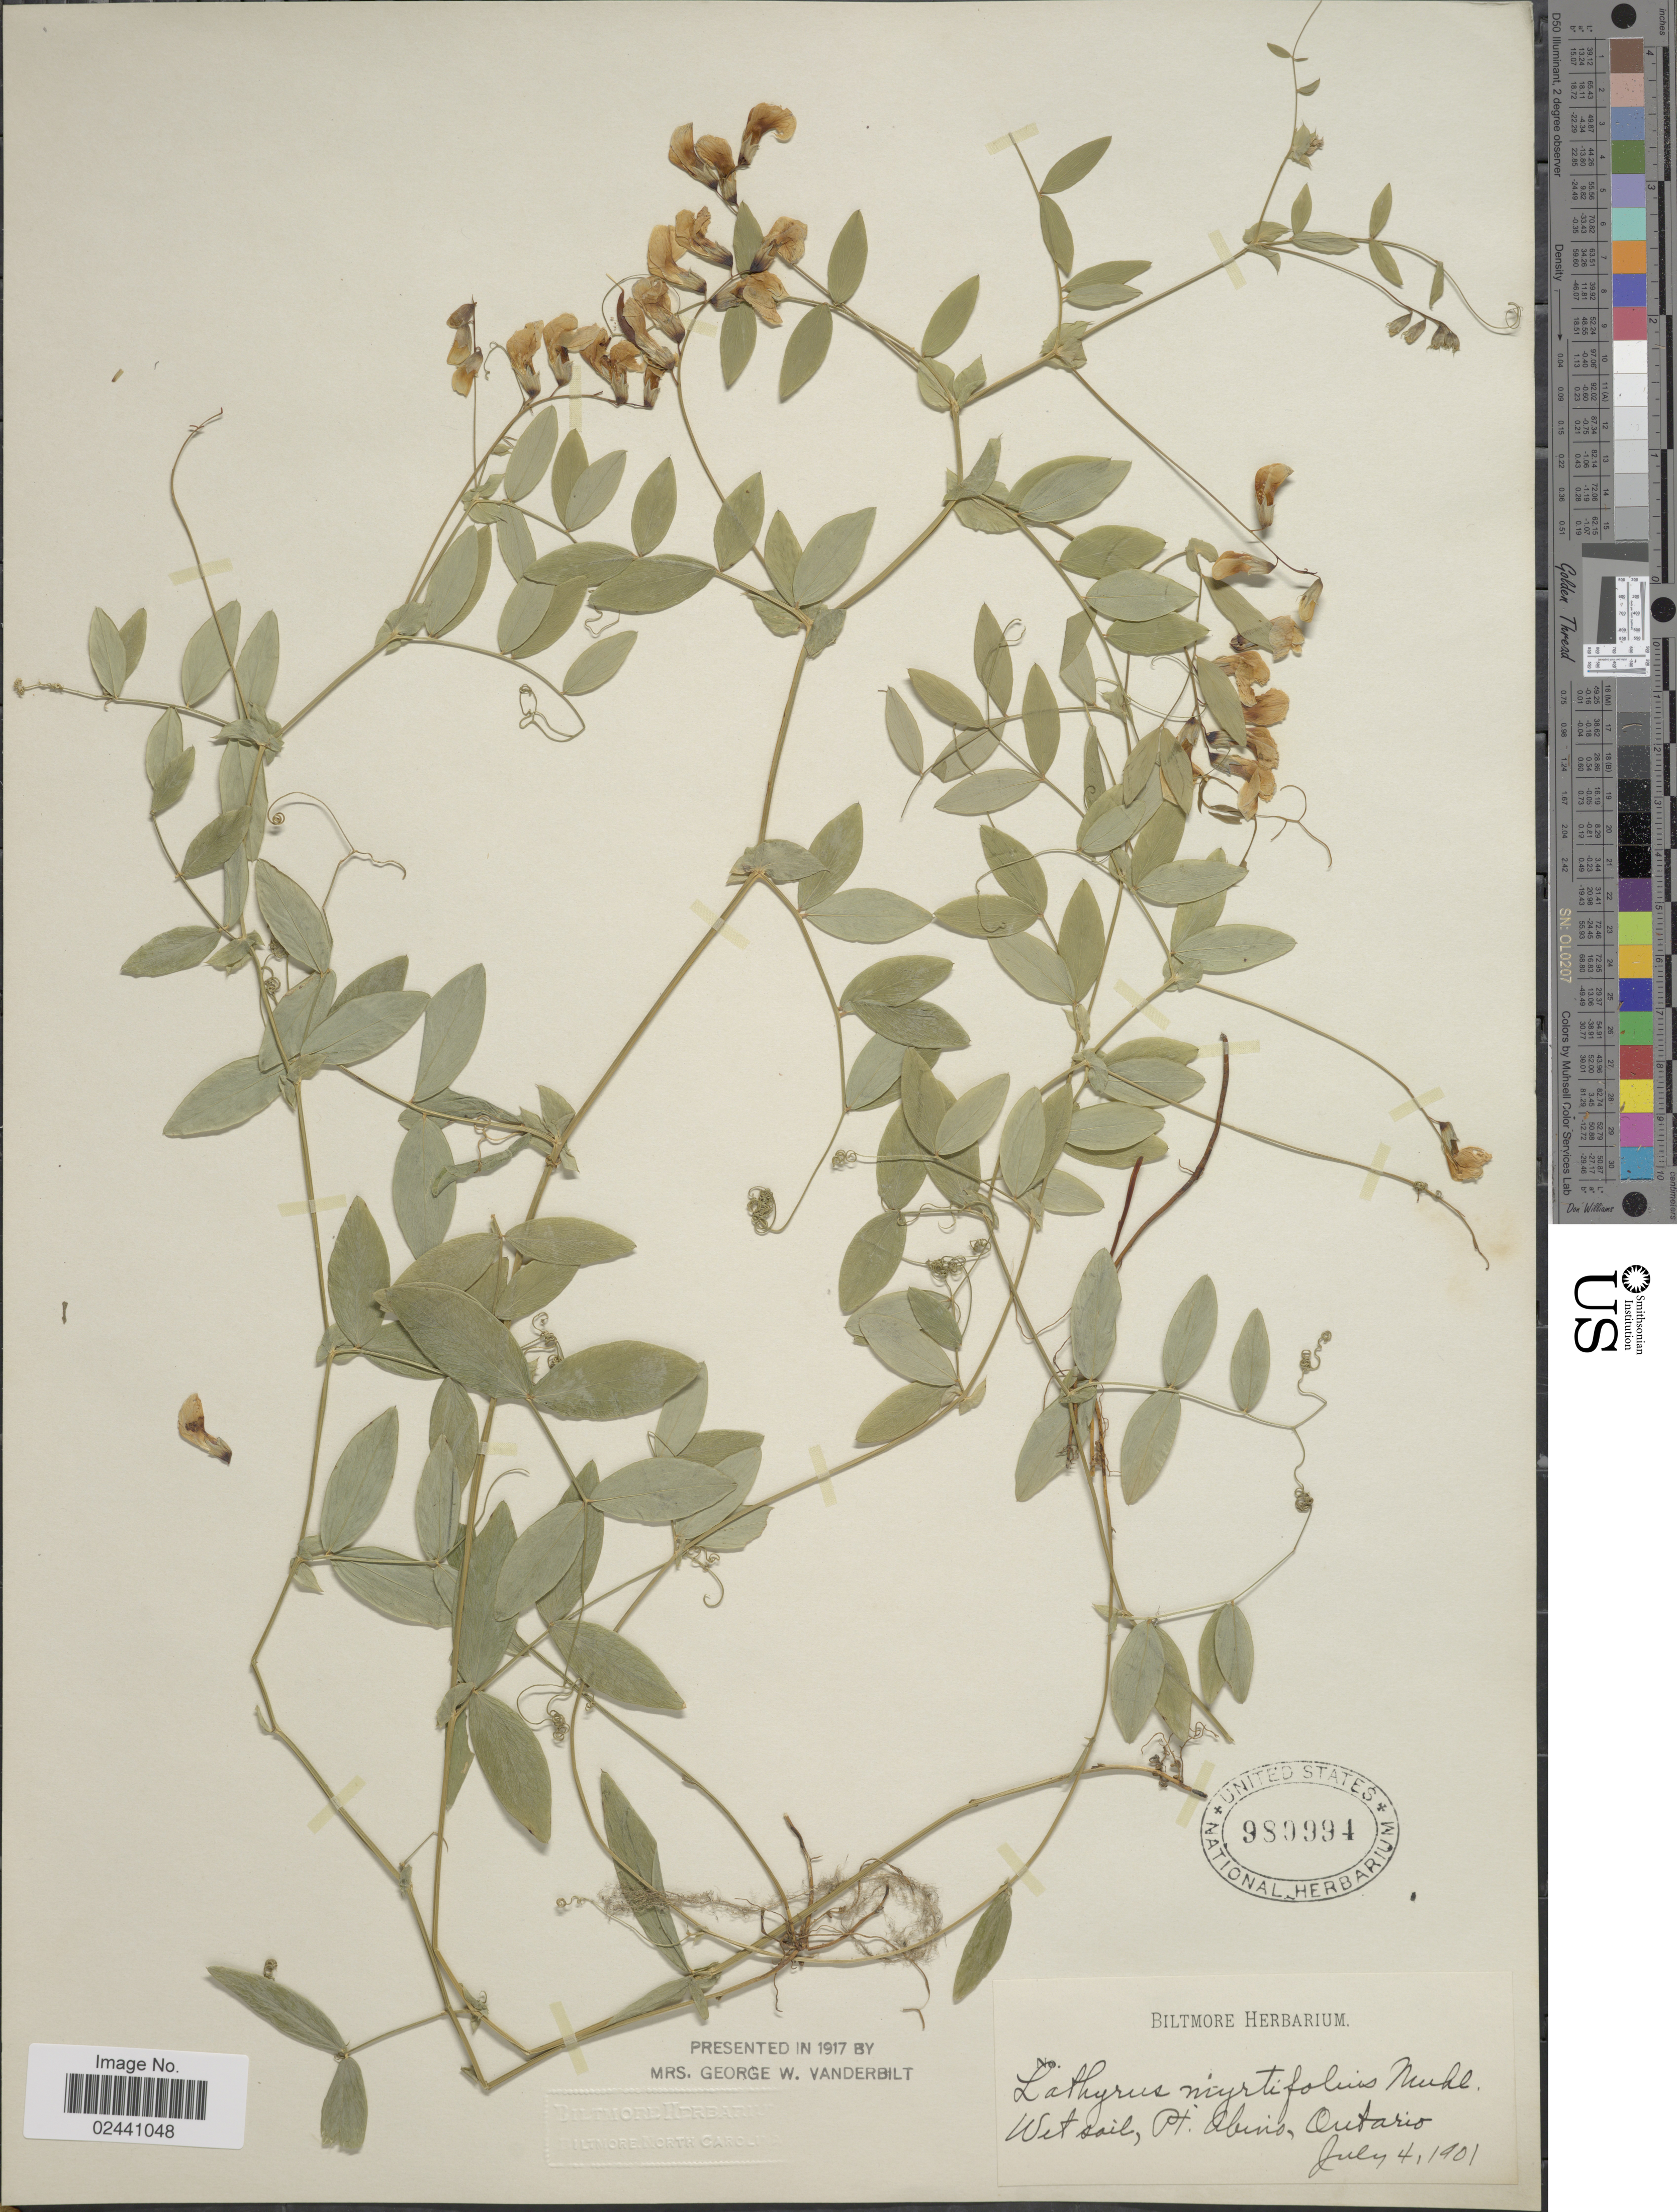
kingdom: Plantae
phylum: Tracheophyta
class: Magnoliopsida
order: Fabales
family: Fabaceae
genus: Lathyrus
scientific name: Lathyrus myrtifolius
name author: Willd.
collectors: ex herb. Biltmore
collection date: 1901-07-04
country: Canada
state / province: Ontario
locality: Pt. Albino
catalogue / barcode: US 980994